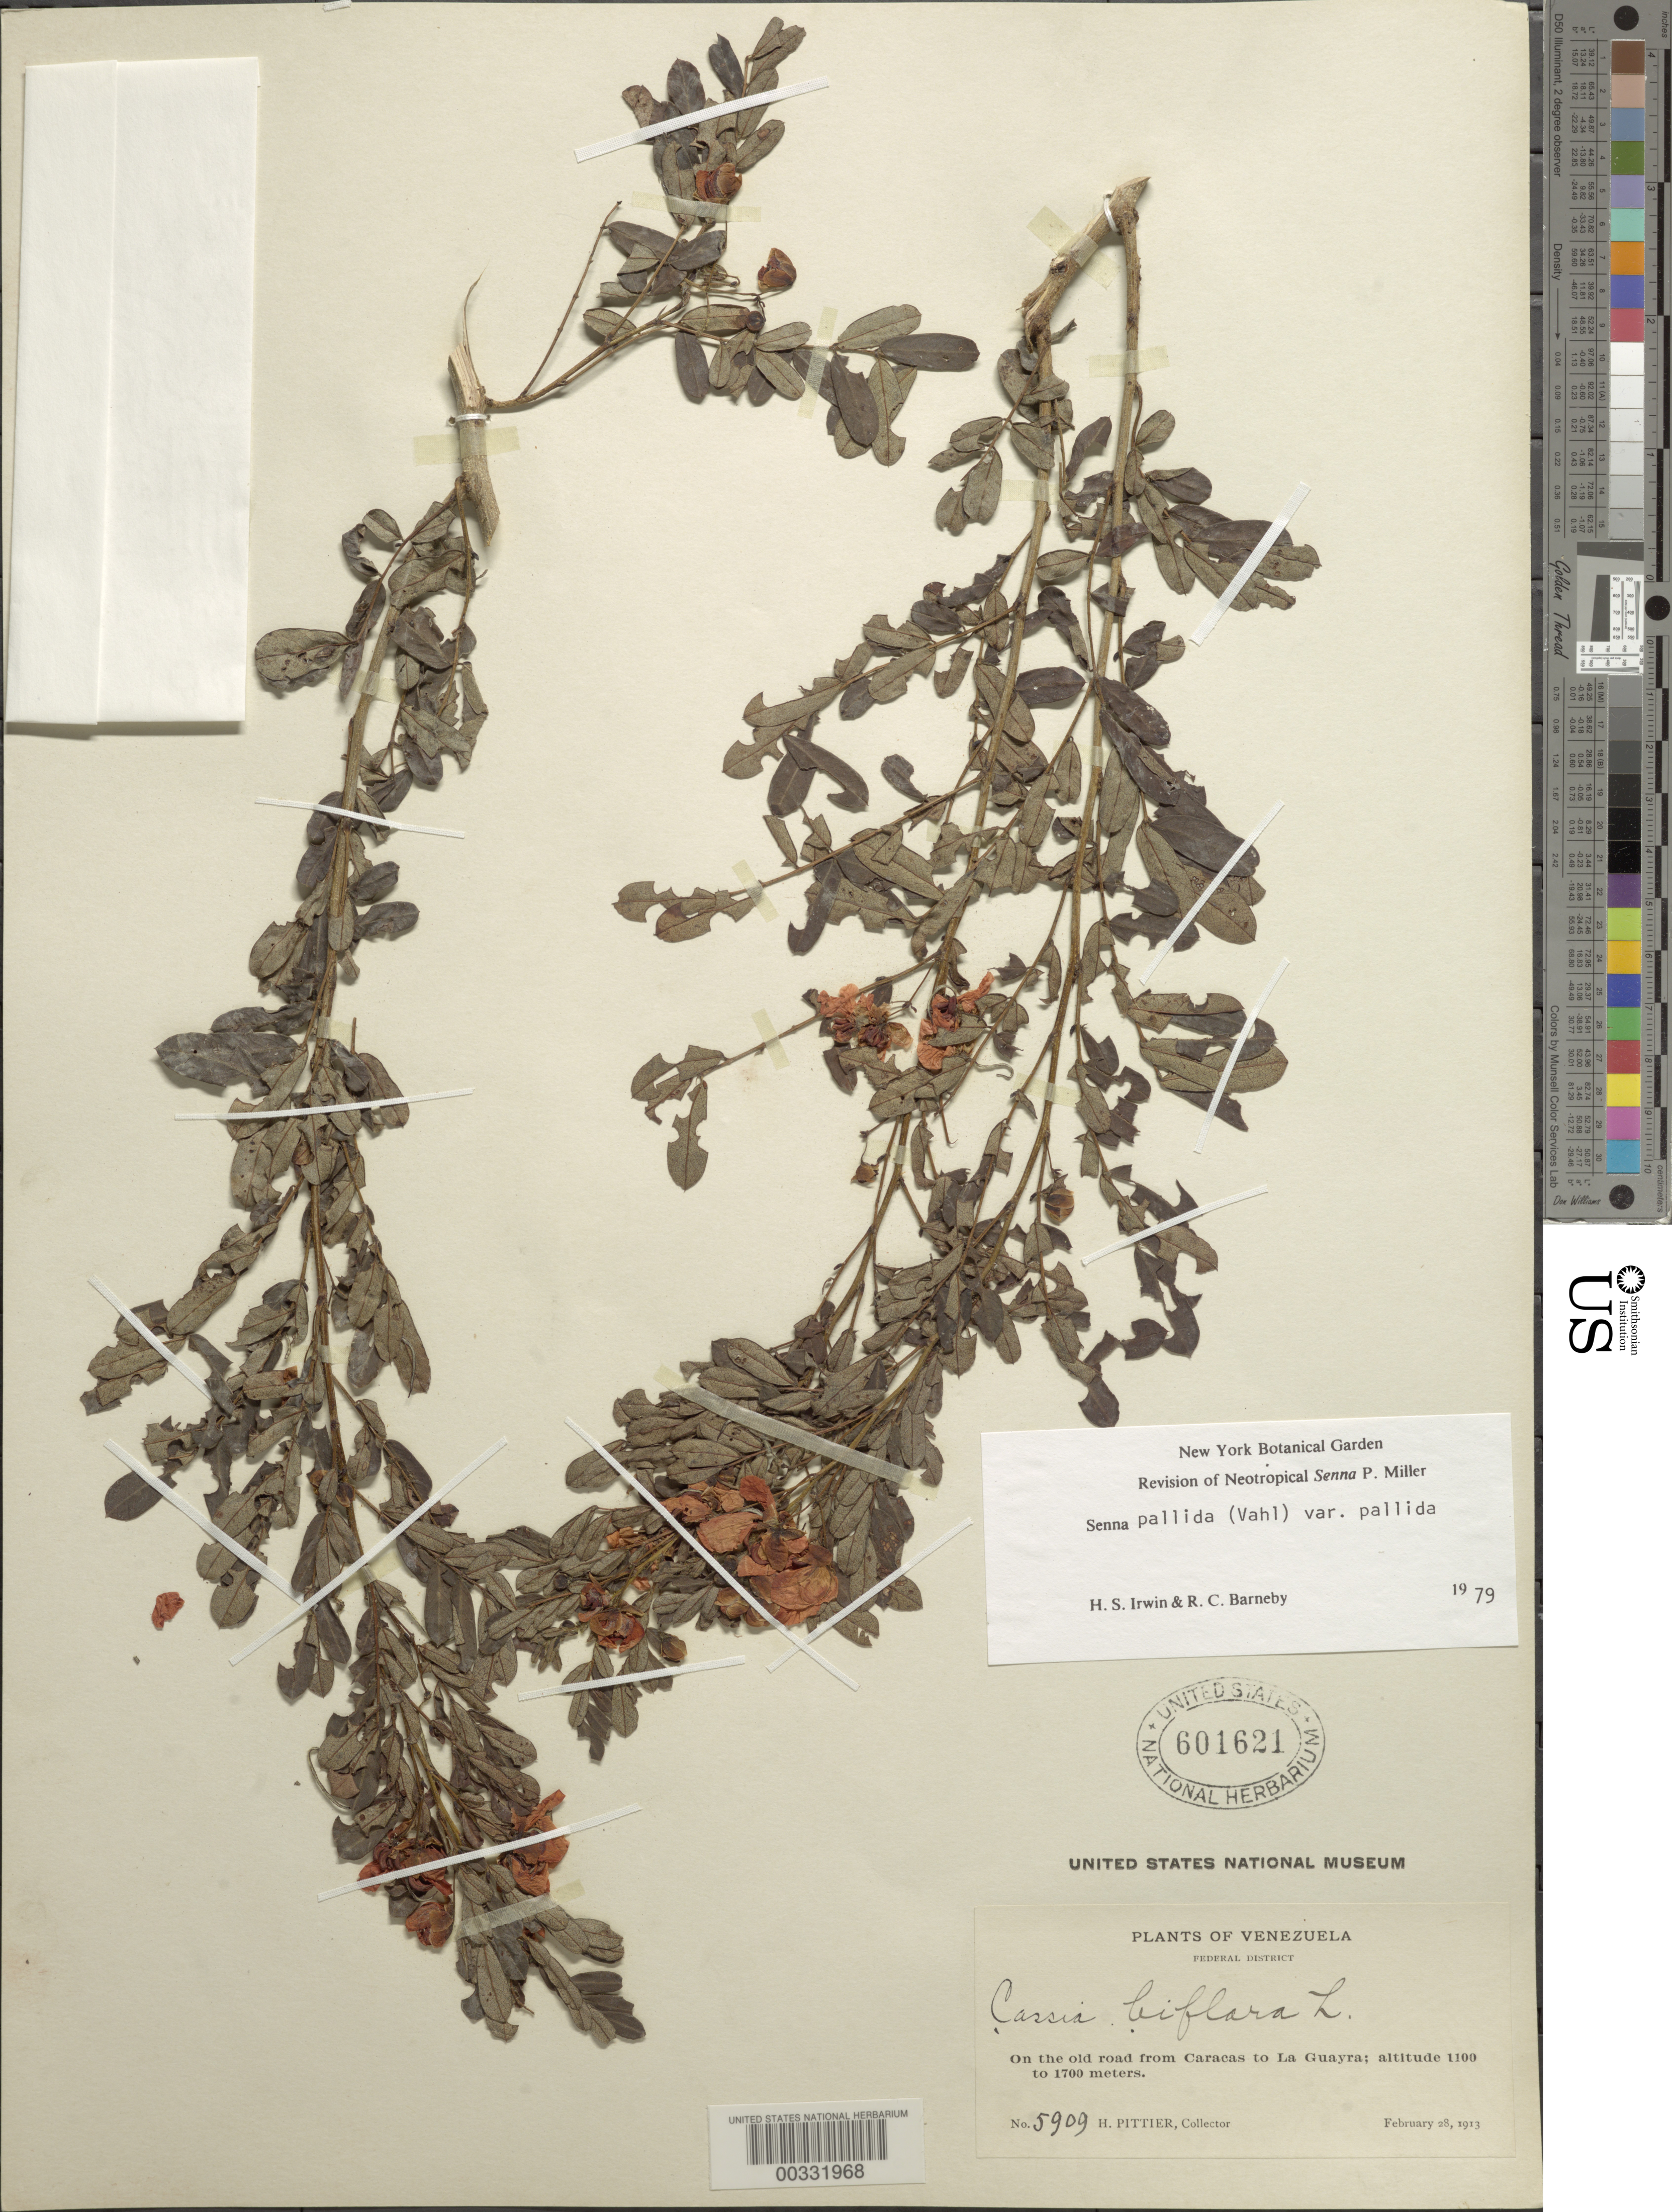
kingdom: Plantae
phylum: Tracheophyta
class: Magnoliopsida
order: Fabales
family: Fabaceae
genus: Senna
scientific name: Senna pallida var. pallida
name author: (Vahl) H.S. Irwin & Barneby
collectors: H. F. Pittier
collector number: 5909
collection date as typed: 28 Feb 1913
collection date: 1913-02-28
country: Venezuela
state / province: Distrito Federal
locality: On the old road from caracas to la guayra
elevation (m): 1100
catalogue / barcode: US 601621